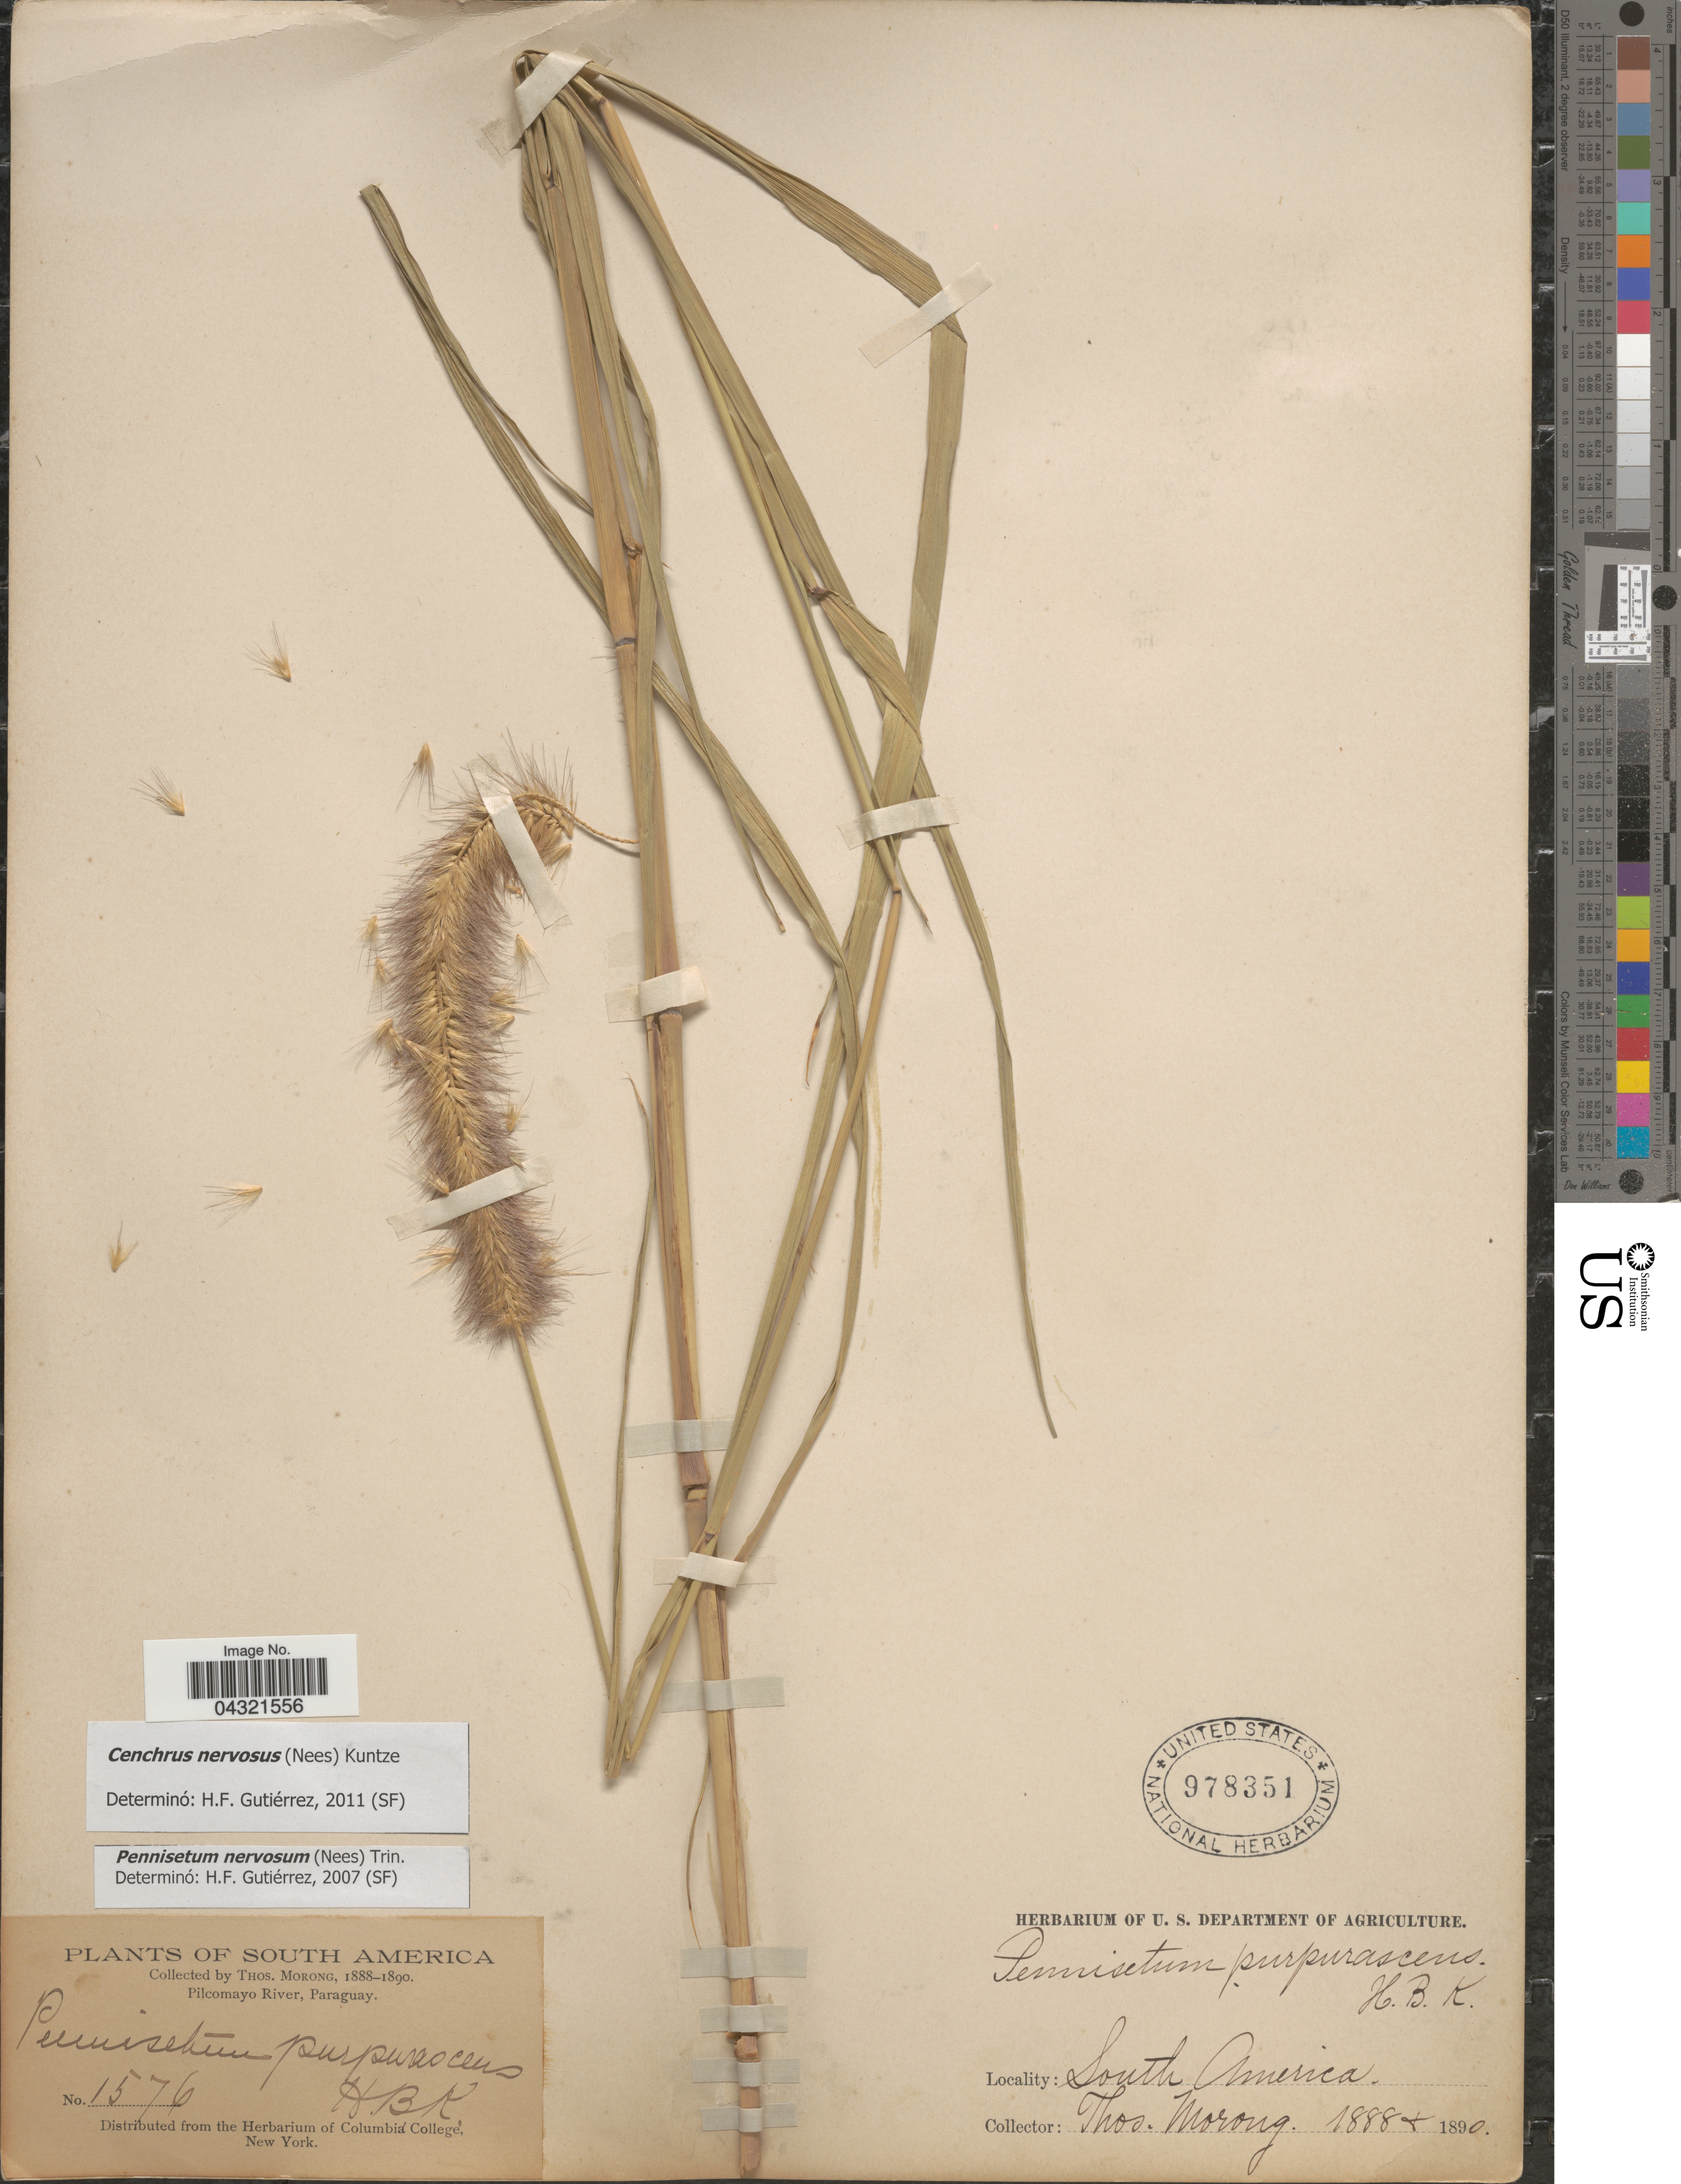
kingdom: Plantae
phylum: Tracheophyta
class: Liliopsida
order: Poales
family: Poaceae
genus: Cenchrus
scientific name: Cenchrus nervosus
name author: (Nees) Kuntze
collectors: ex herb. T. Morong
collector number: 1576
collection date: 1888/1890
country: Paraguay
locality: Pilcomayo River.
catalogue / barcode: US 978351